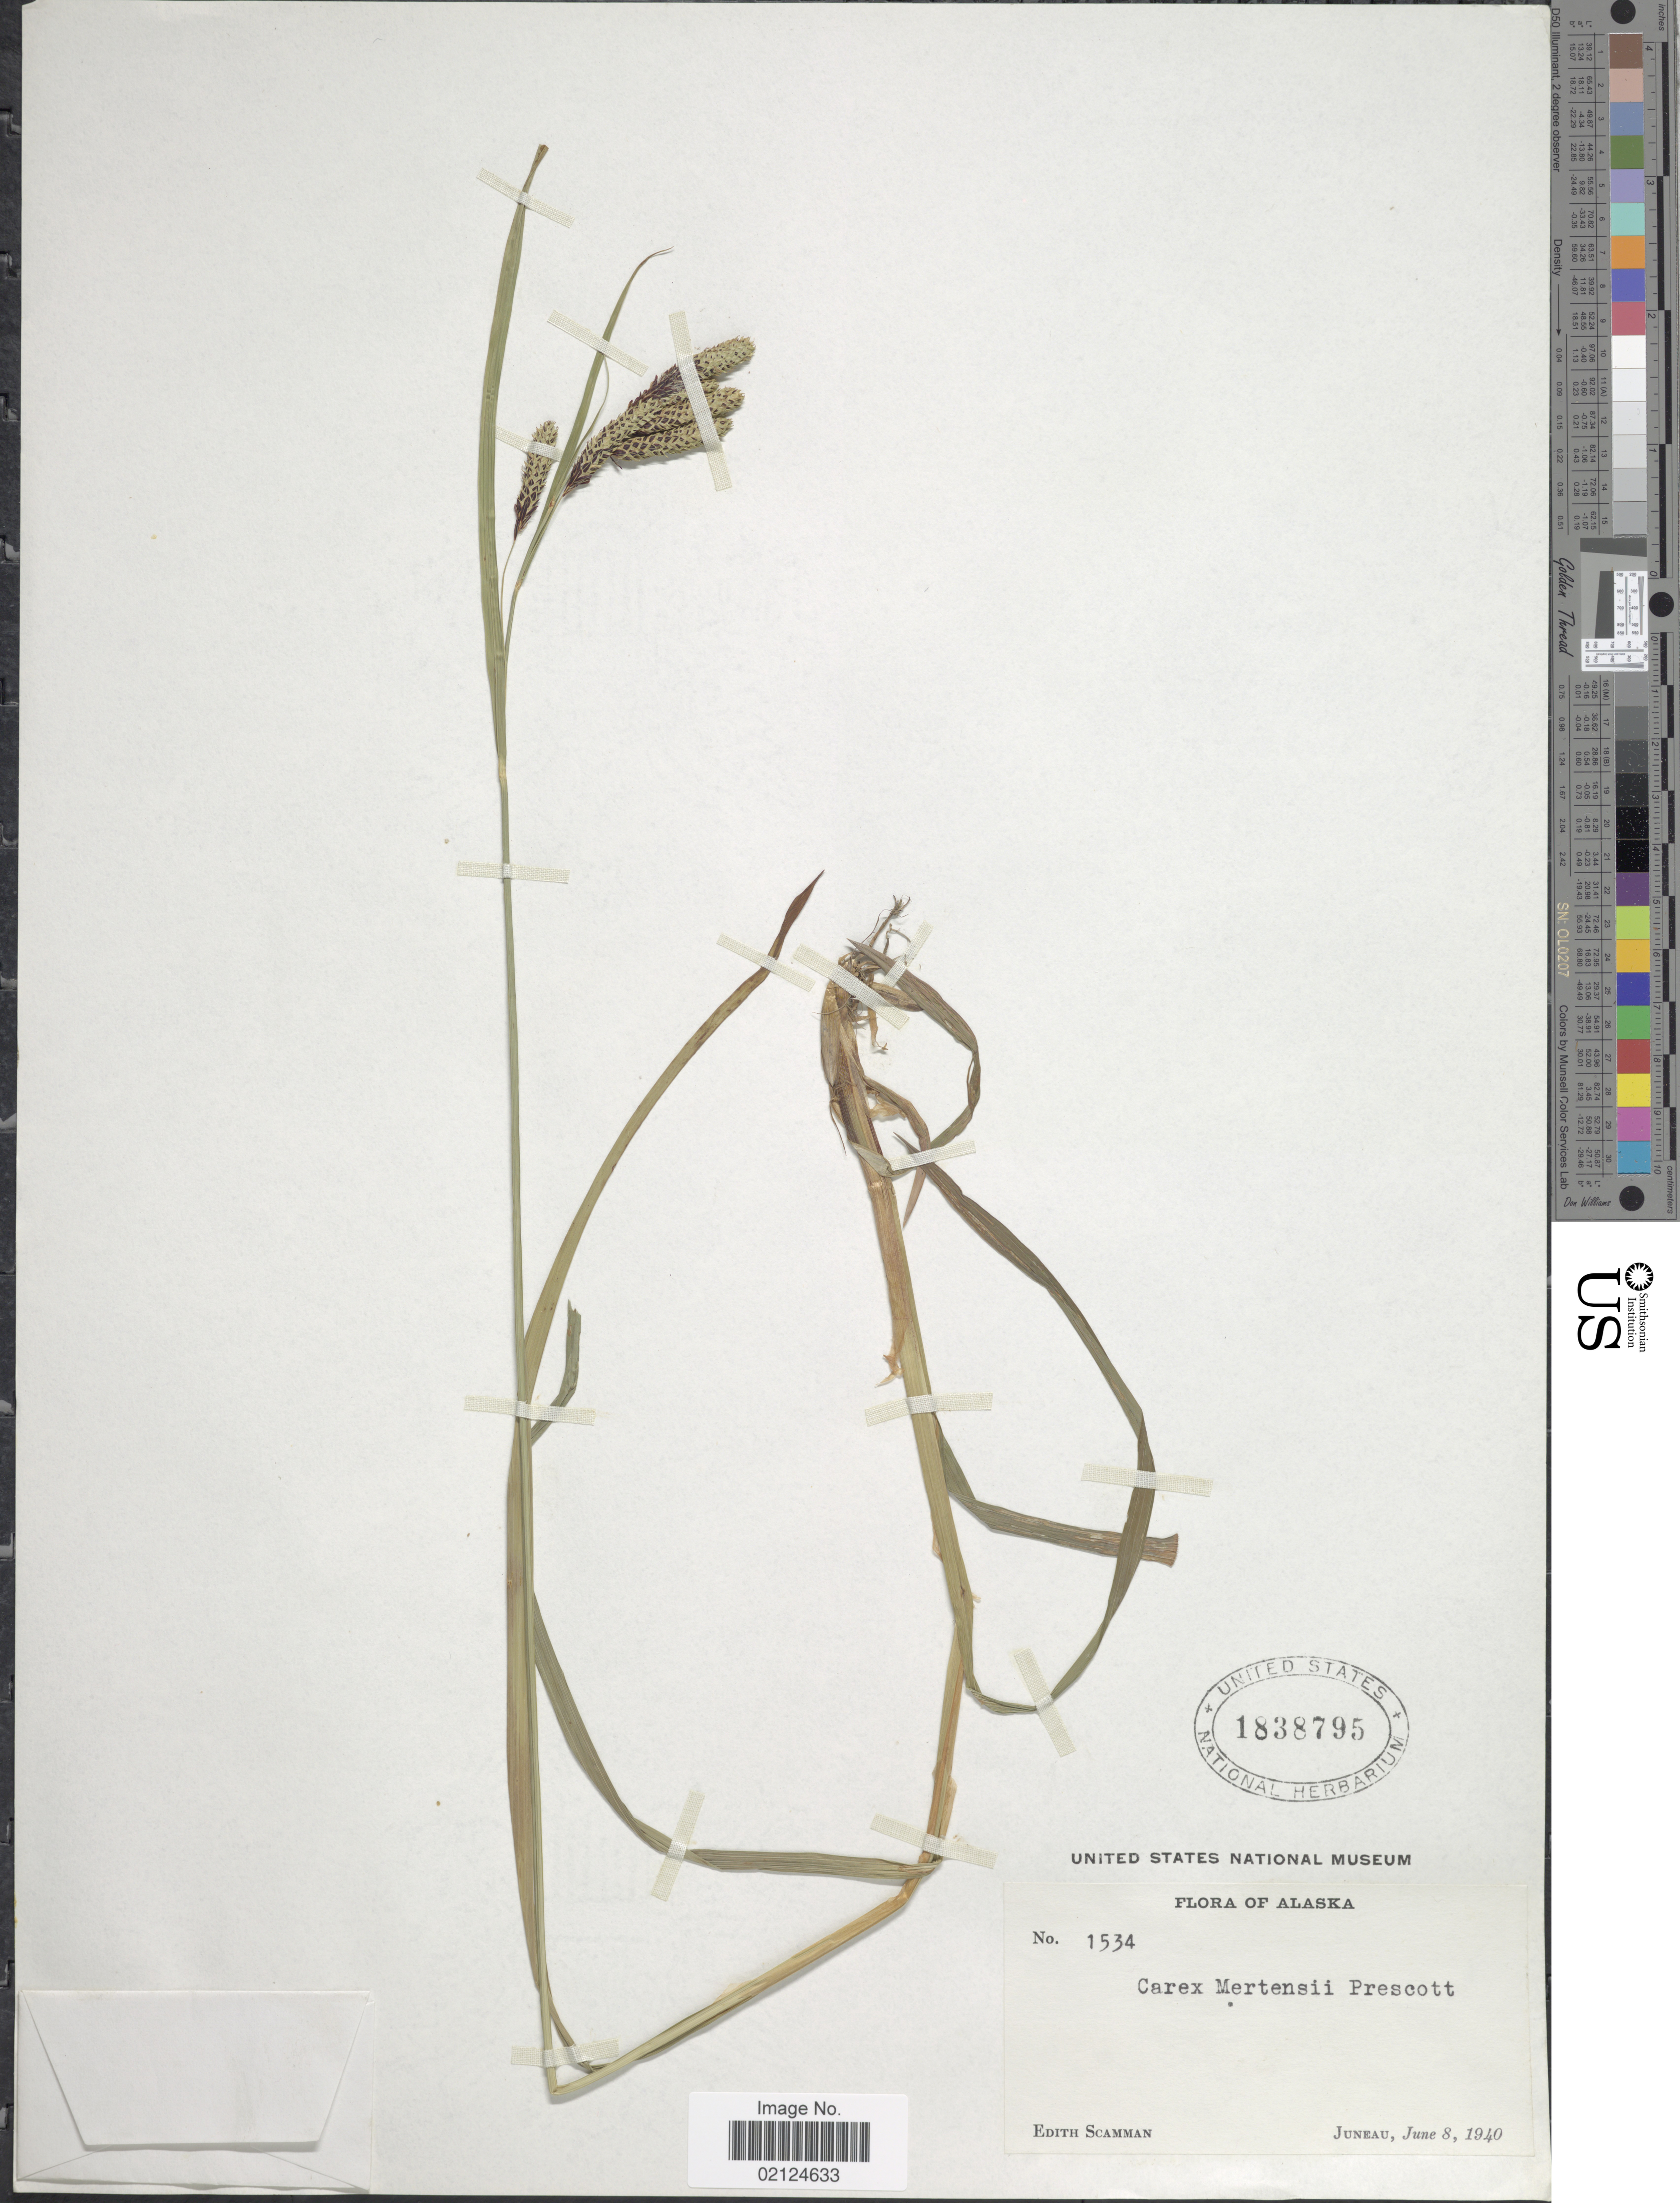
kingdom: Plantae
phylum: Tracheophyta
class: Liliopsida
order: Poales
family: Cyperaceae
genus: Carex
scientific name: Carex mertensii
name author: J.D. Prescott ex Bong.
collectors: E. Scamman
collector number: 1534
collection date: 1940-06-08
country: United States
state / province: Alaska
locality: Juneau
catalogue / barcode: US 1838795